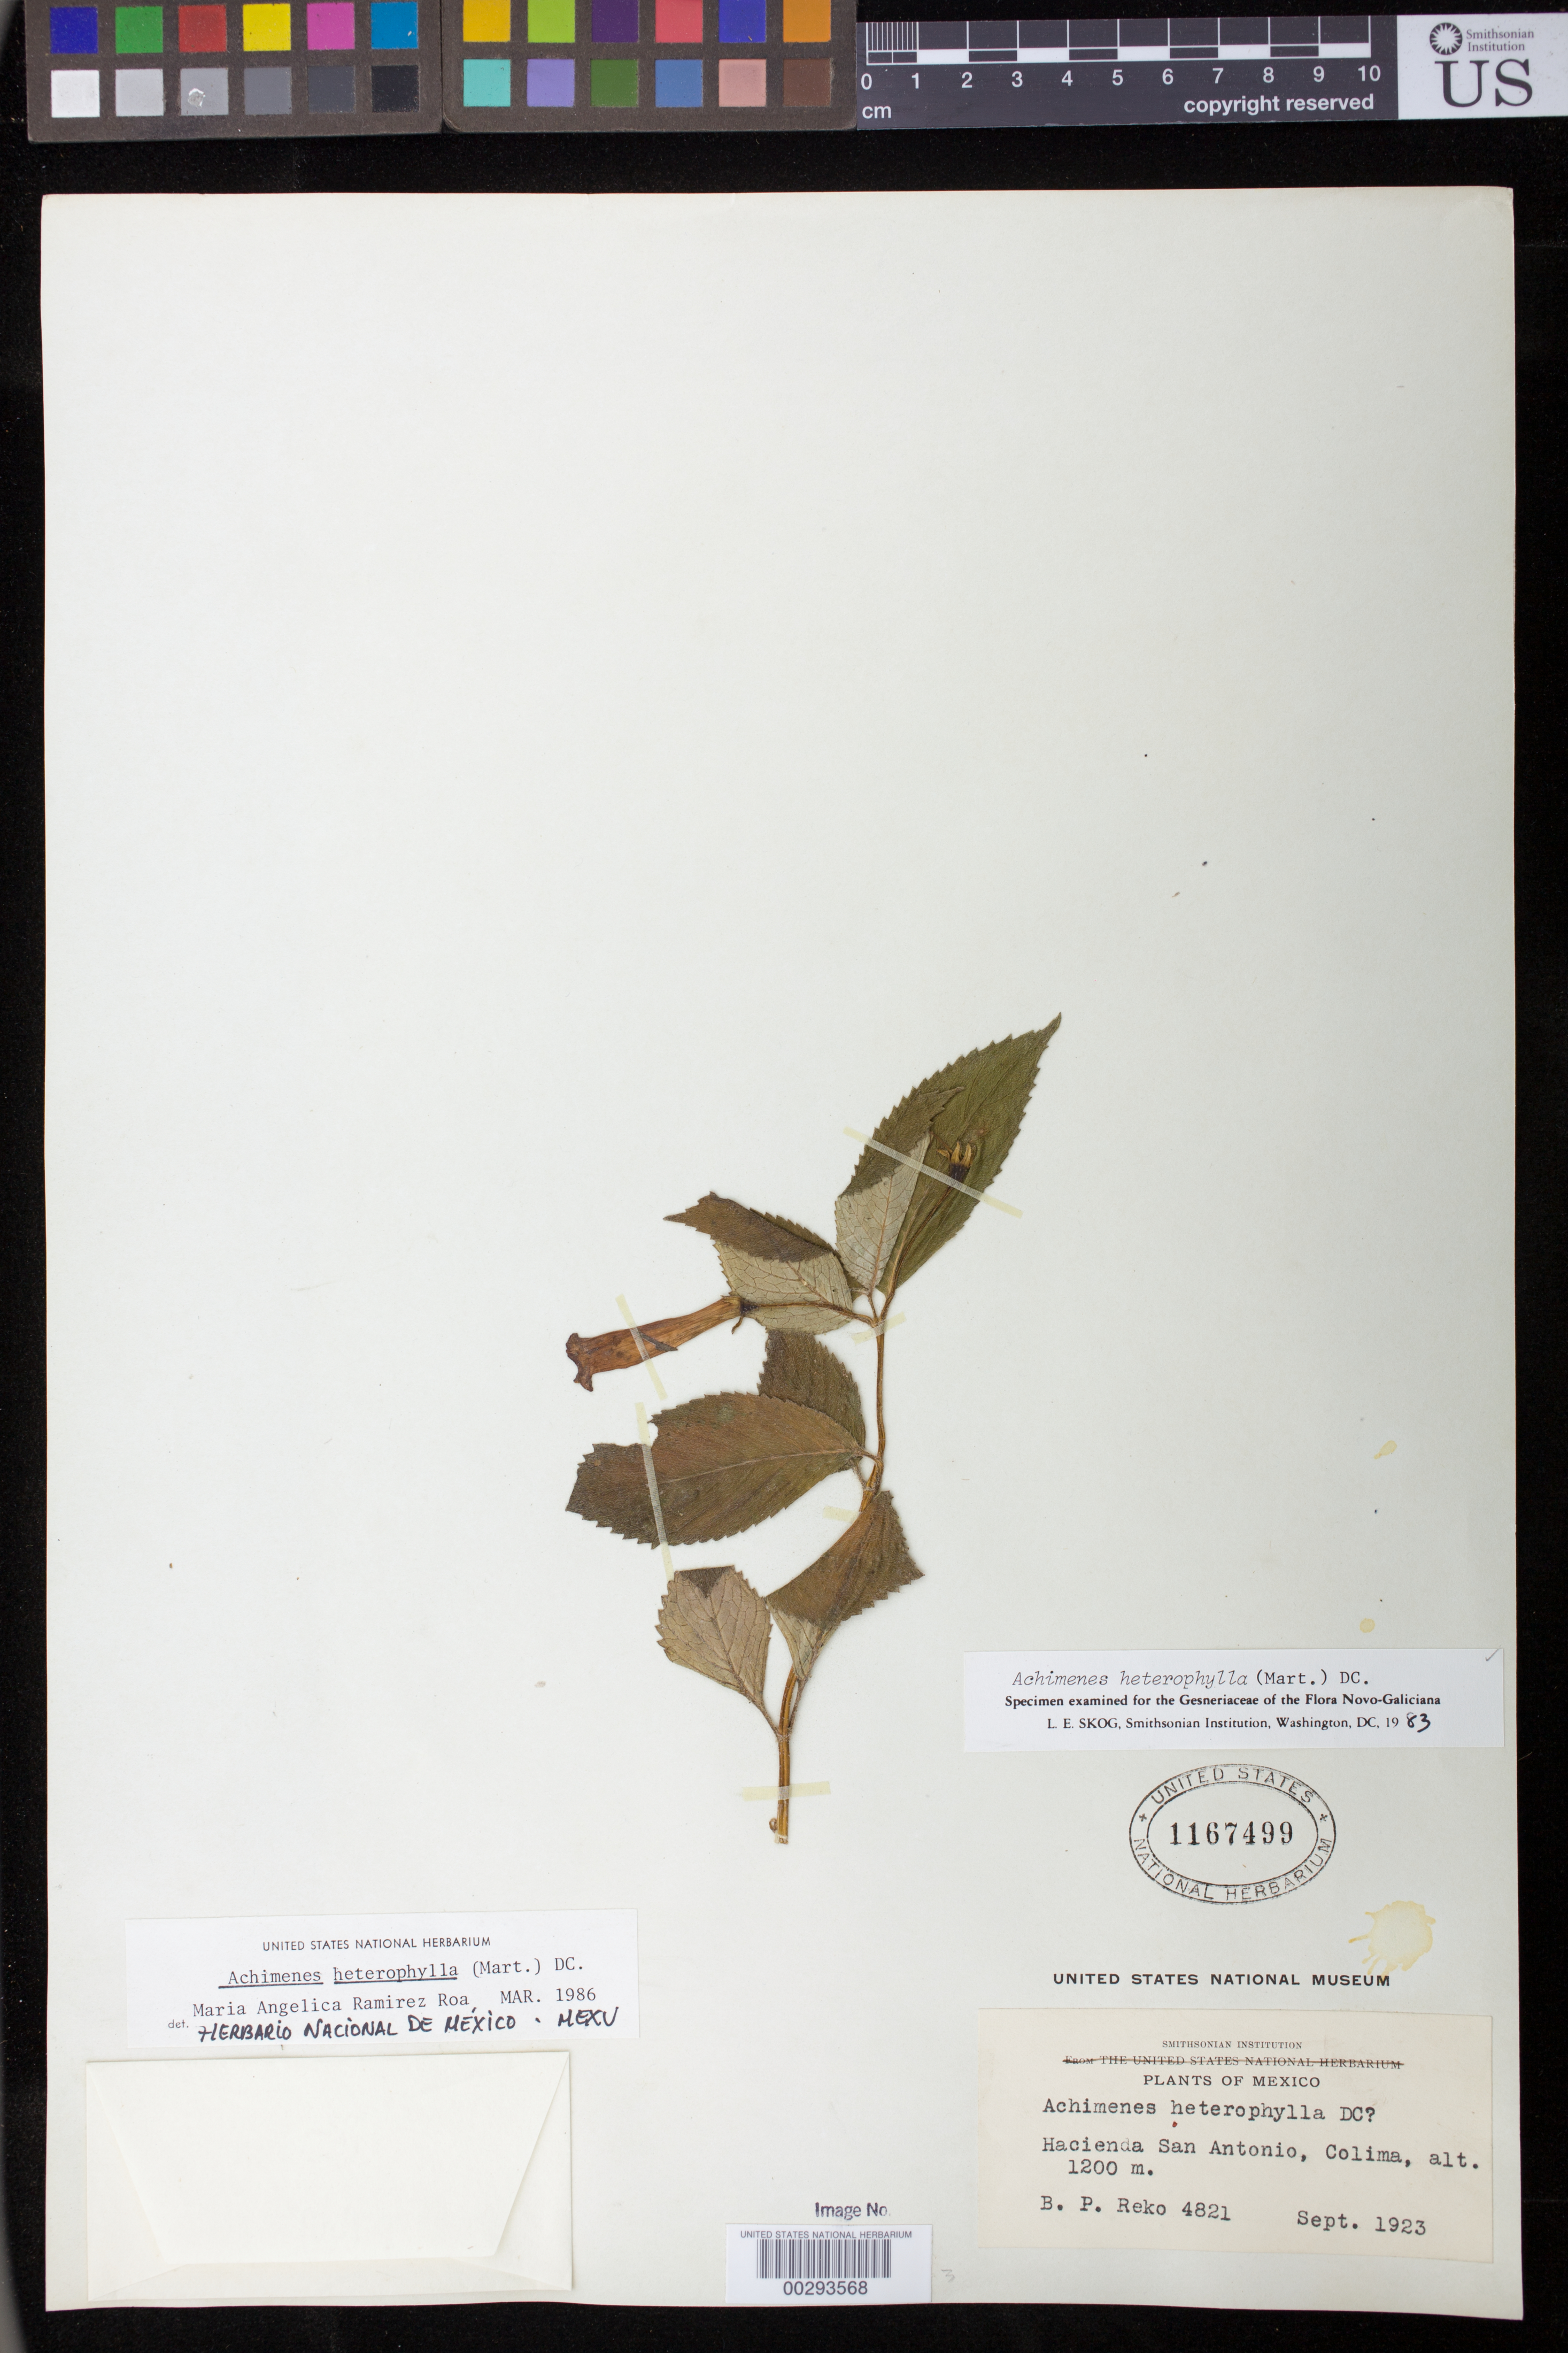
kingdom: Plantae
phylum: Tracheophyta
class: Magnoliopsida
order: Lamiales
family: Gesneriaceae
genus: Achimenes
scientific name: Achimenes heterophylla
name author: (Mart.) DC.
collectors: B. P. Reko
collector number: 4821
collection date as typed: Sep 1923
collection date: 1923-09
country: Mexico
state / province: Colima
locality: Hacienda San Antonio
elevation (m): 1200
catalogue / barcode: US 1167499